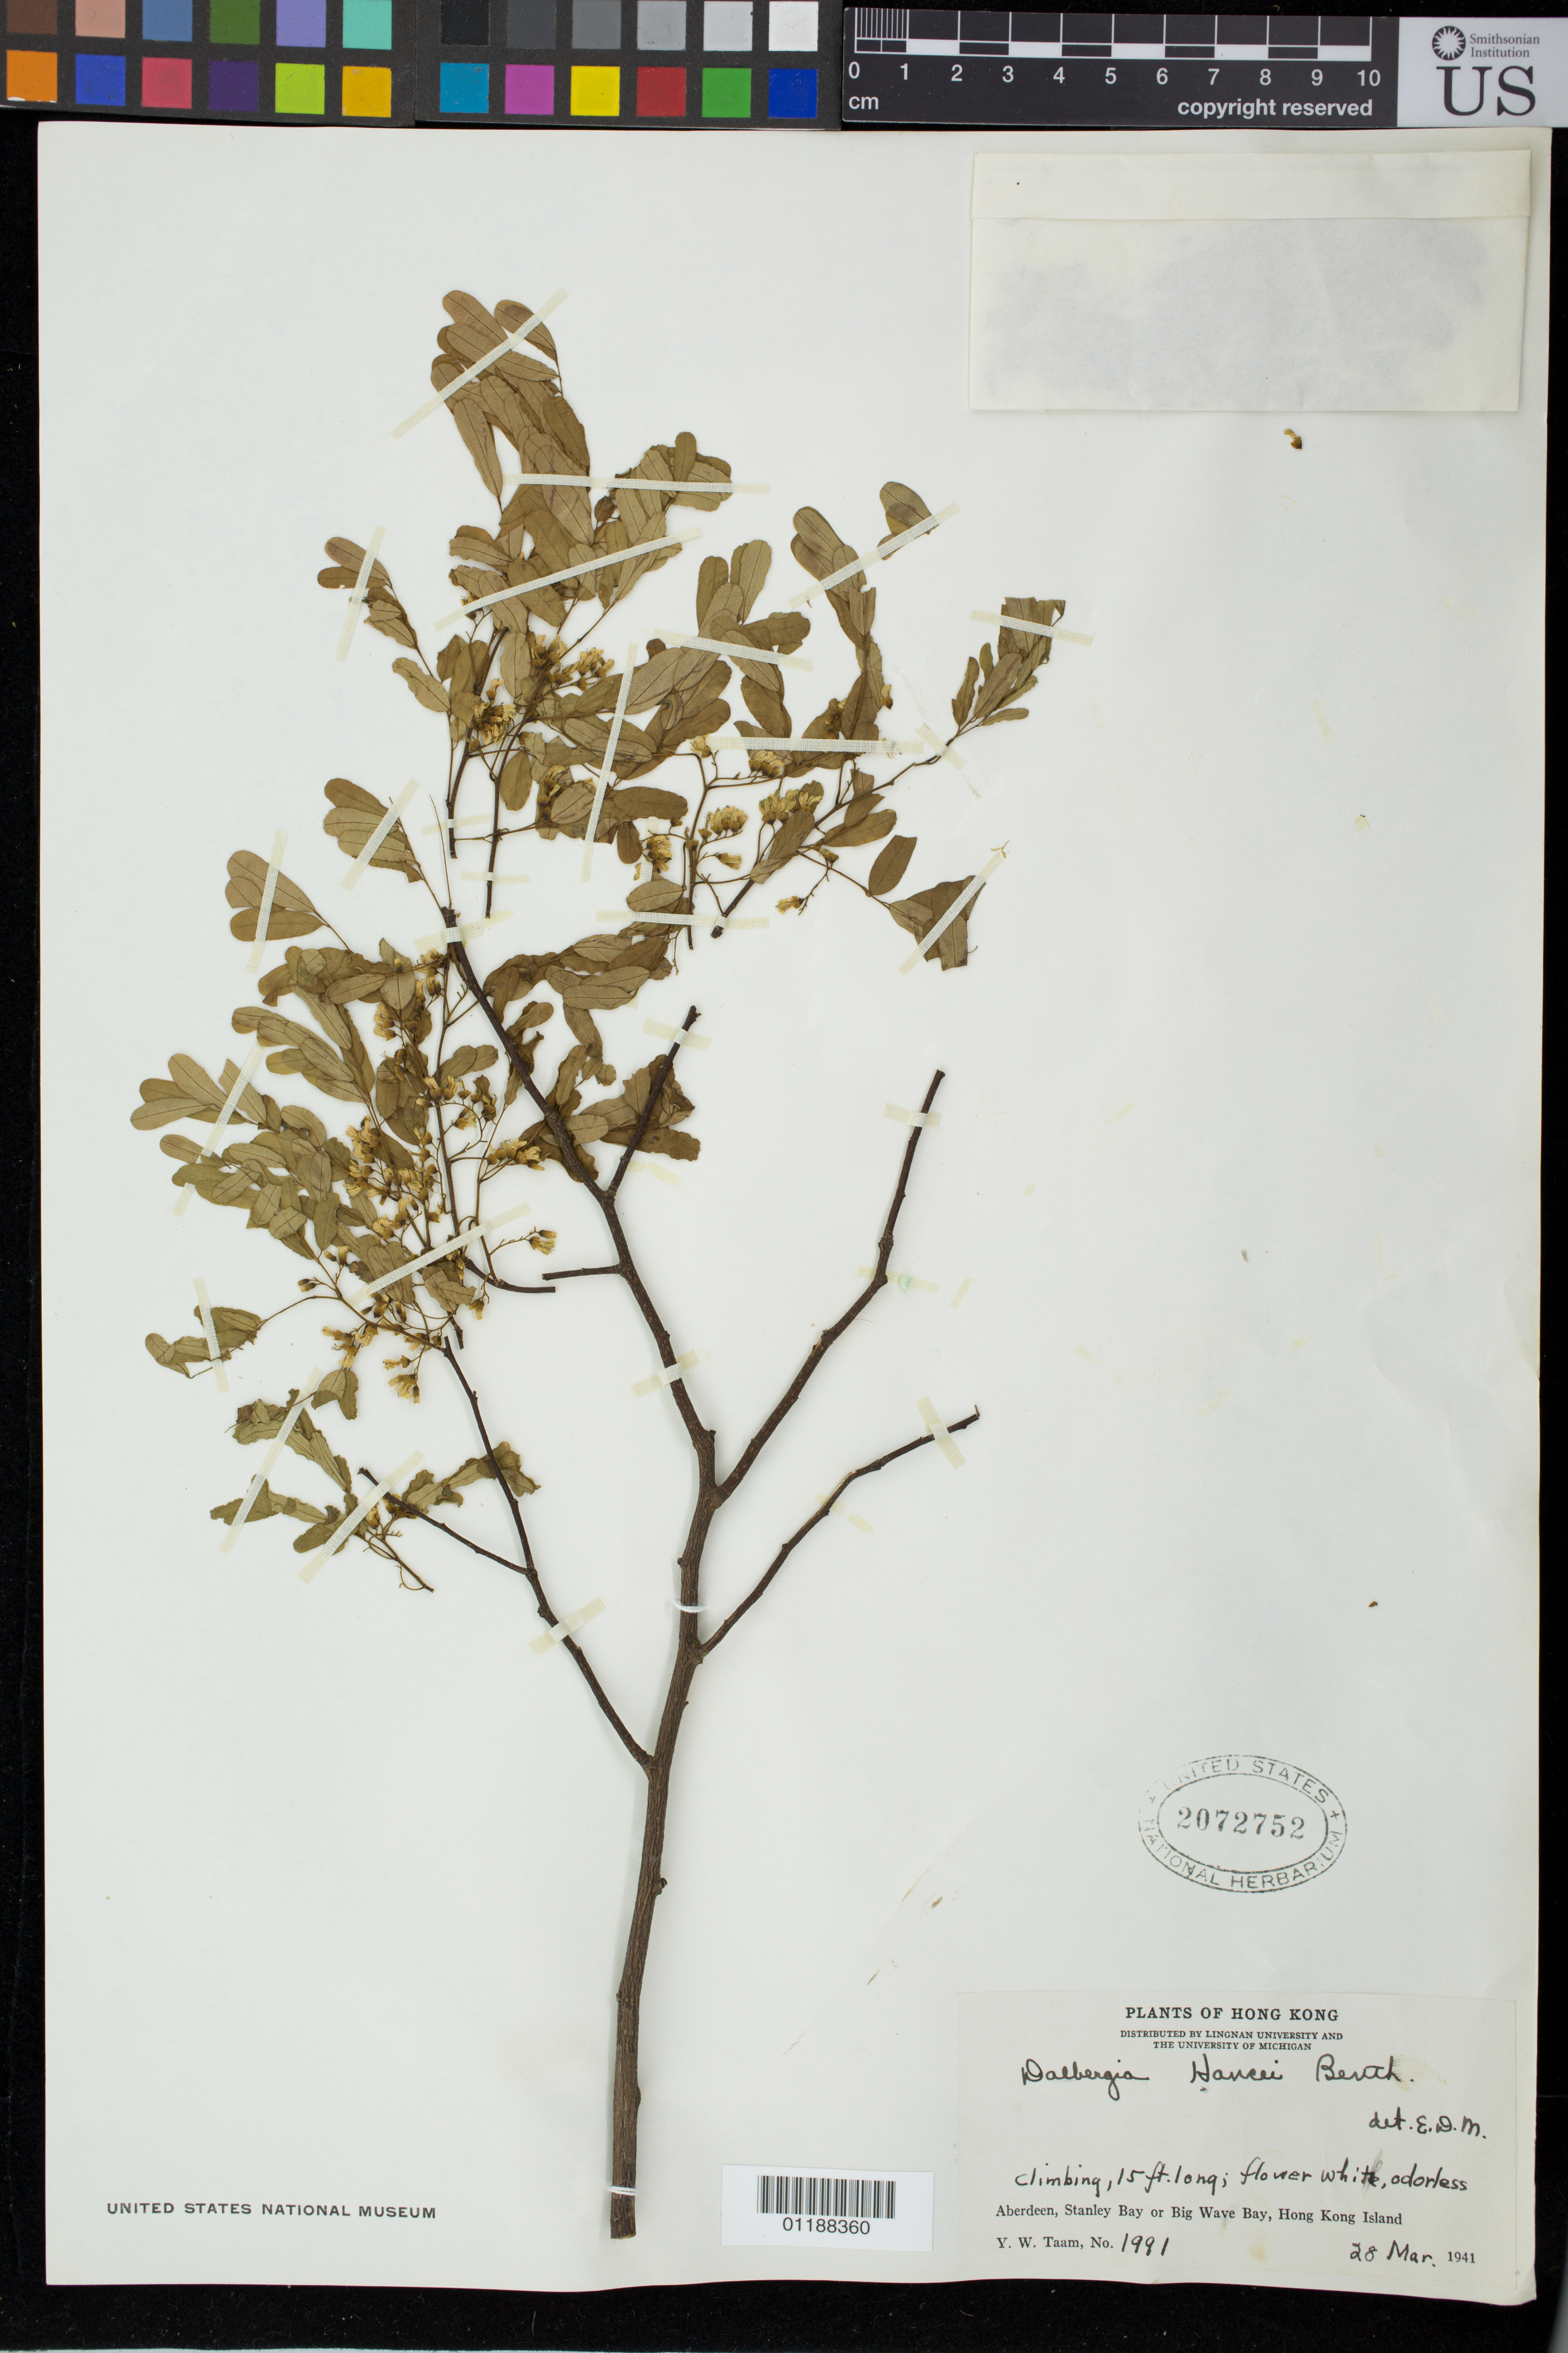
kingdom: Plantae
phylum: Tracheophyta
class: Magnoliopsida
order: Fabales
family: Fabaceae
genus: Dalbergia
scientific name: Dalbergia hancei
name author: Benth.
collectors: Y. W. Taam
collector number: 1991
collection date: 1941-03-28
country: China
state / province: Hong Kong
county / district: Southern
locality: Aberdeen, Stanley Bay or Big Wave Bay, Hong Kong Island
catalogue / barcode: US 2072752